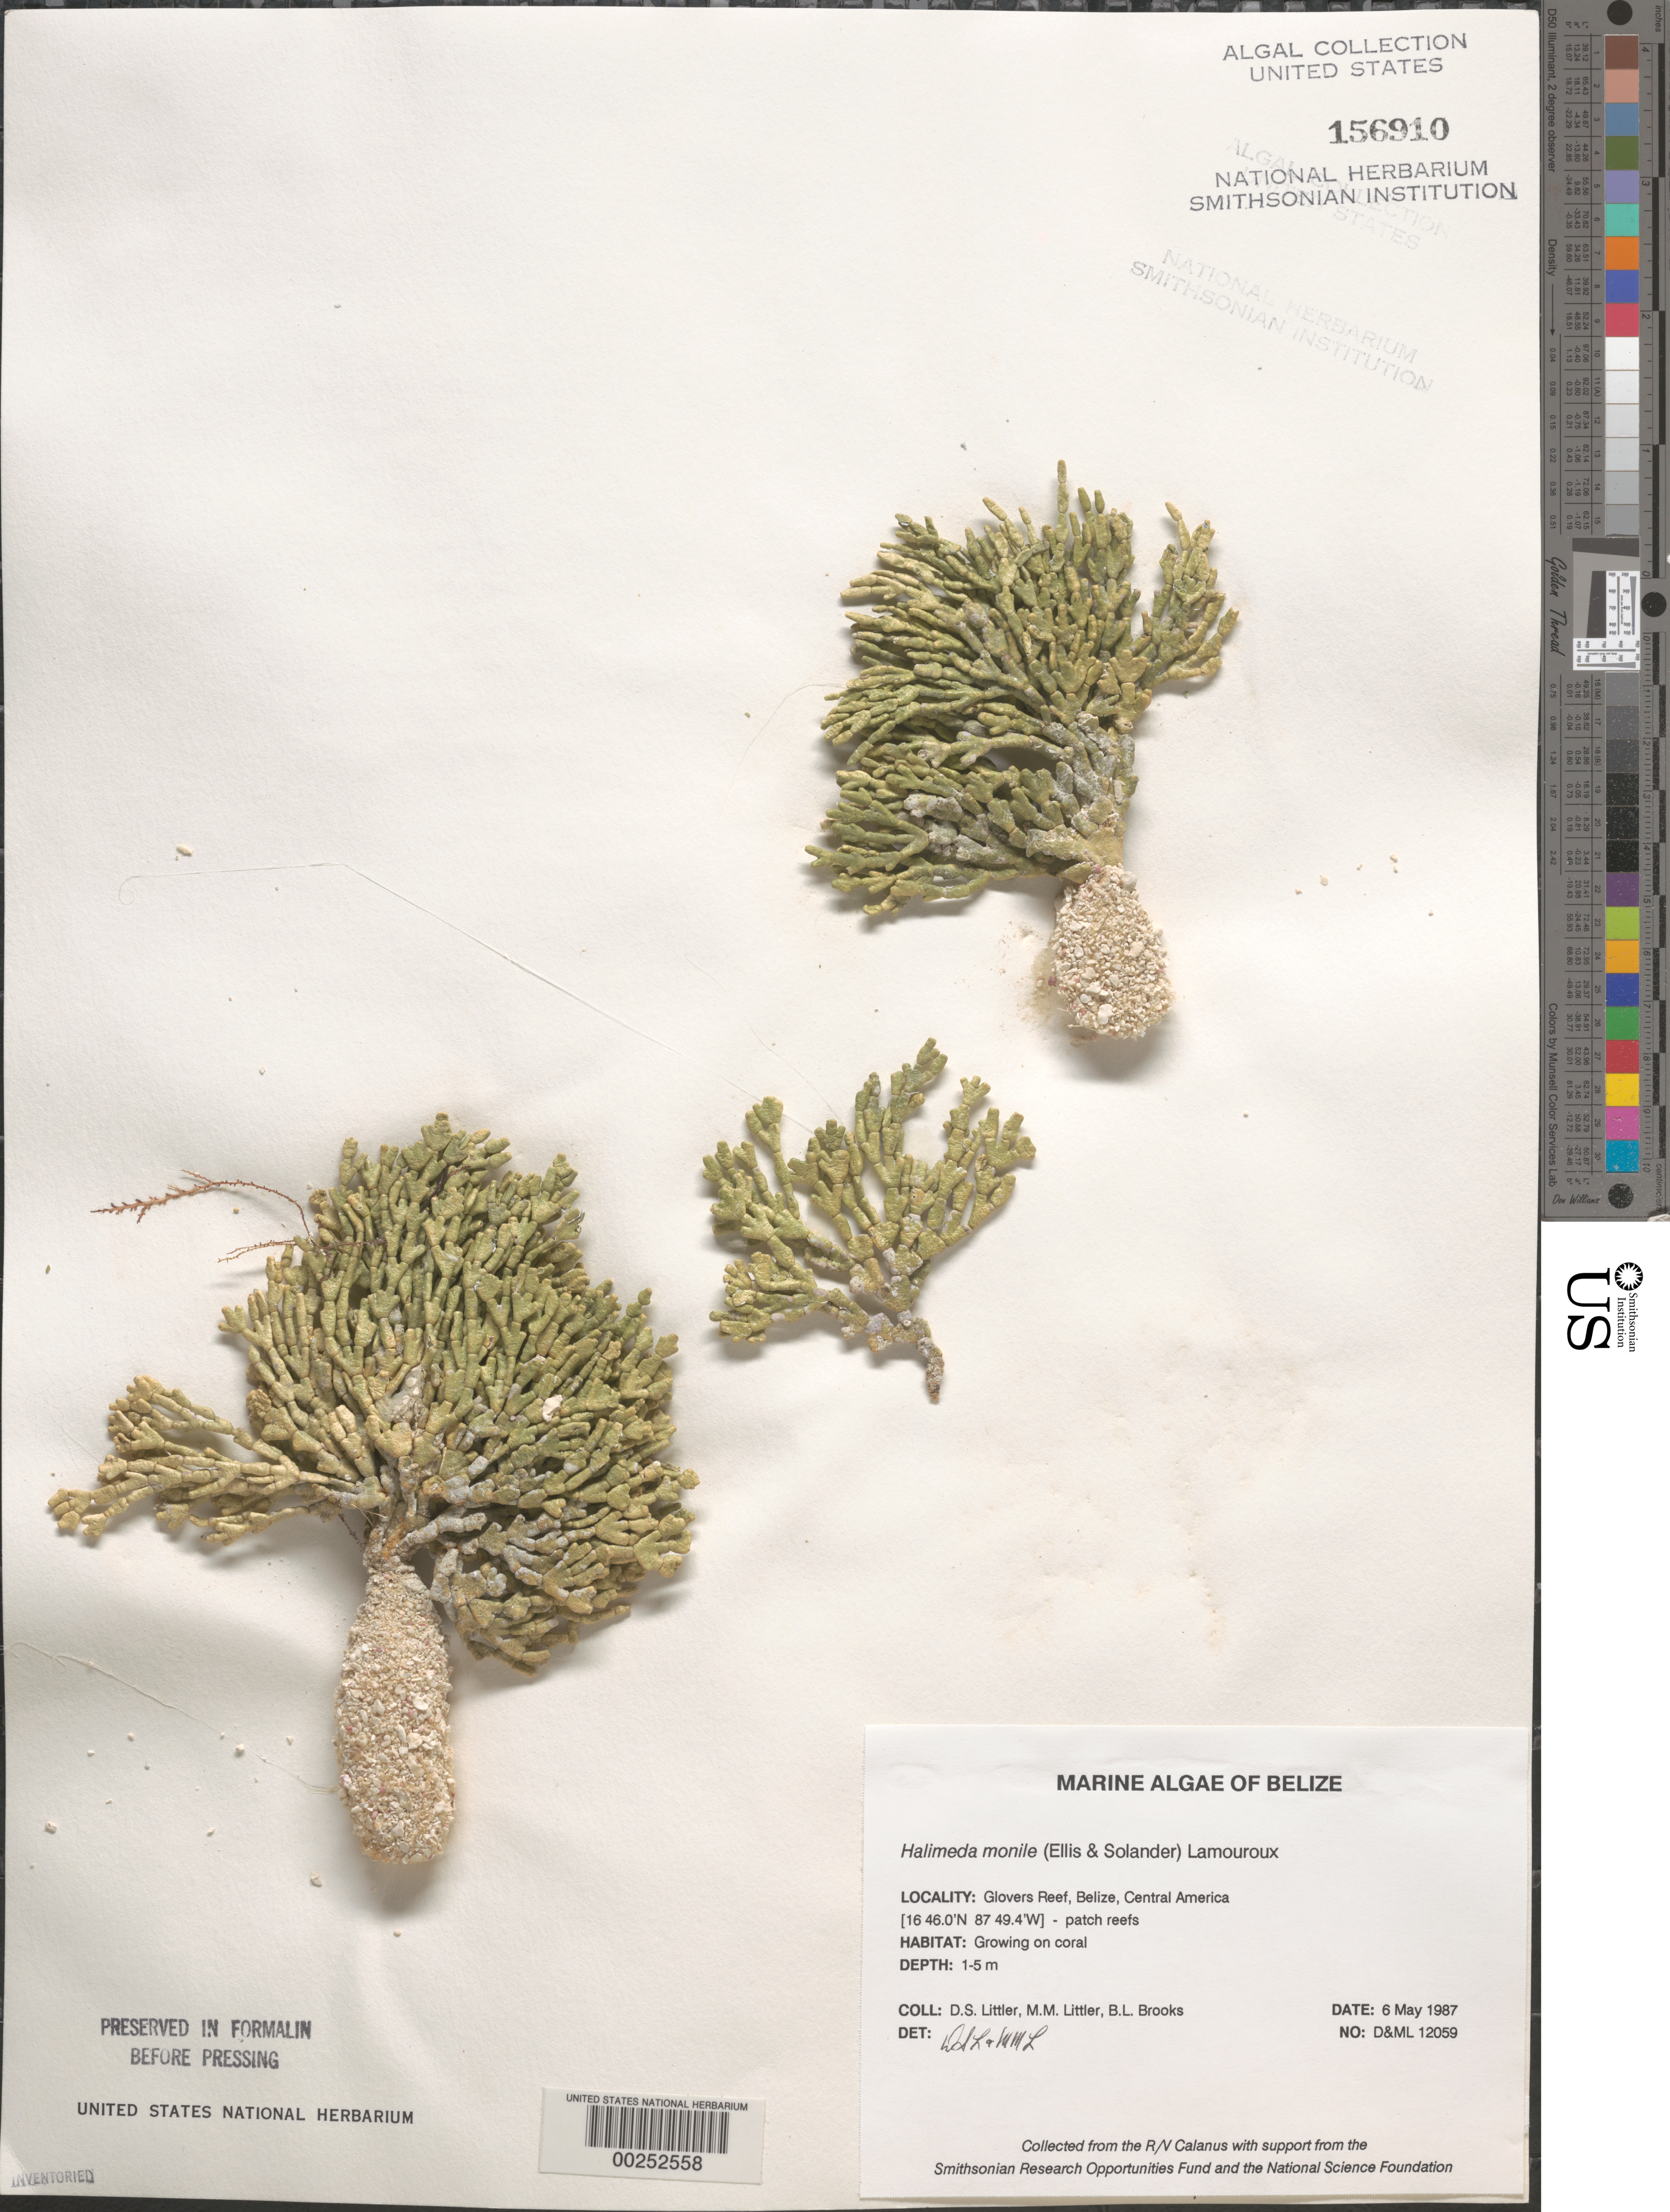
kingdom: Plantae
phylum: Chlorophyta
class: Ulvophyceae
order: Bryopsidales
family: Halimedaceae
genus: Halimeda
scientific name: Halimeda monile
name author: (J. Ellis & Sol.) J.V.Lamouroux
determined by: Littler, D. S.; Littler, M. M.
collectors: D. S. Littler, M. M. Littler & B. Brooks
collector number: D&ML 12059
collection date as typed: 06 May 1987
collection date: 1987-05-06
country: Belize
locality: Glover's Reef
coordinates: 16 46.0' N, 87 49.4' W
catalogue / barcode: US 156910